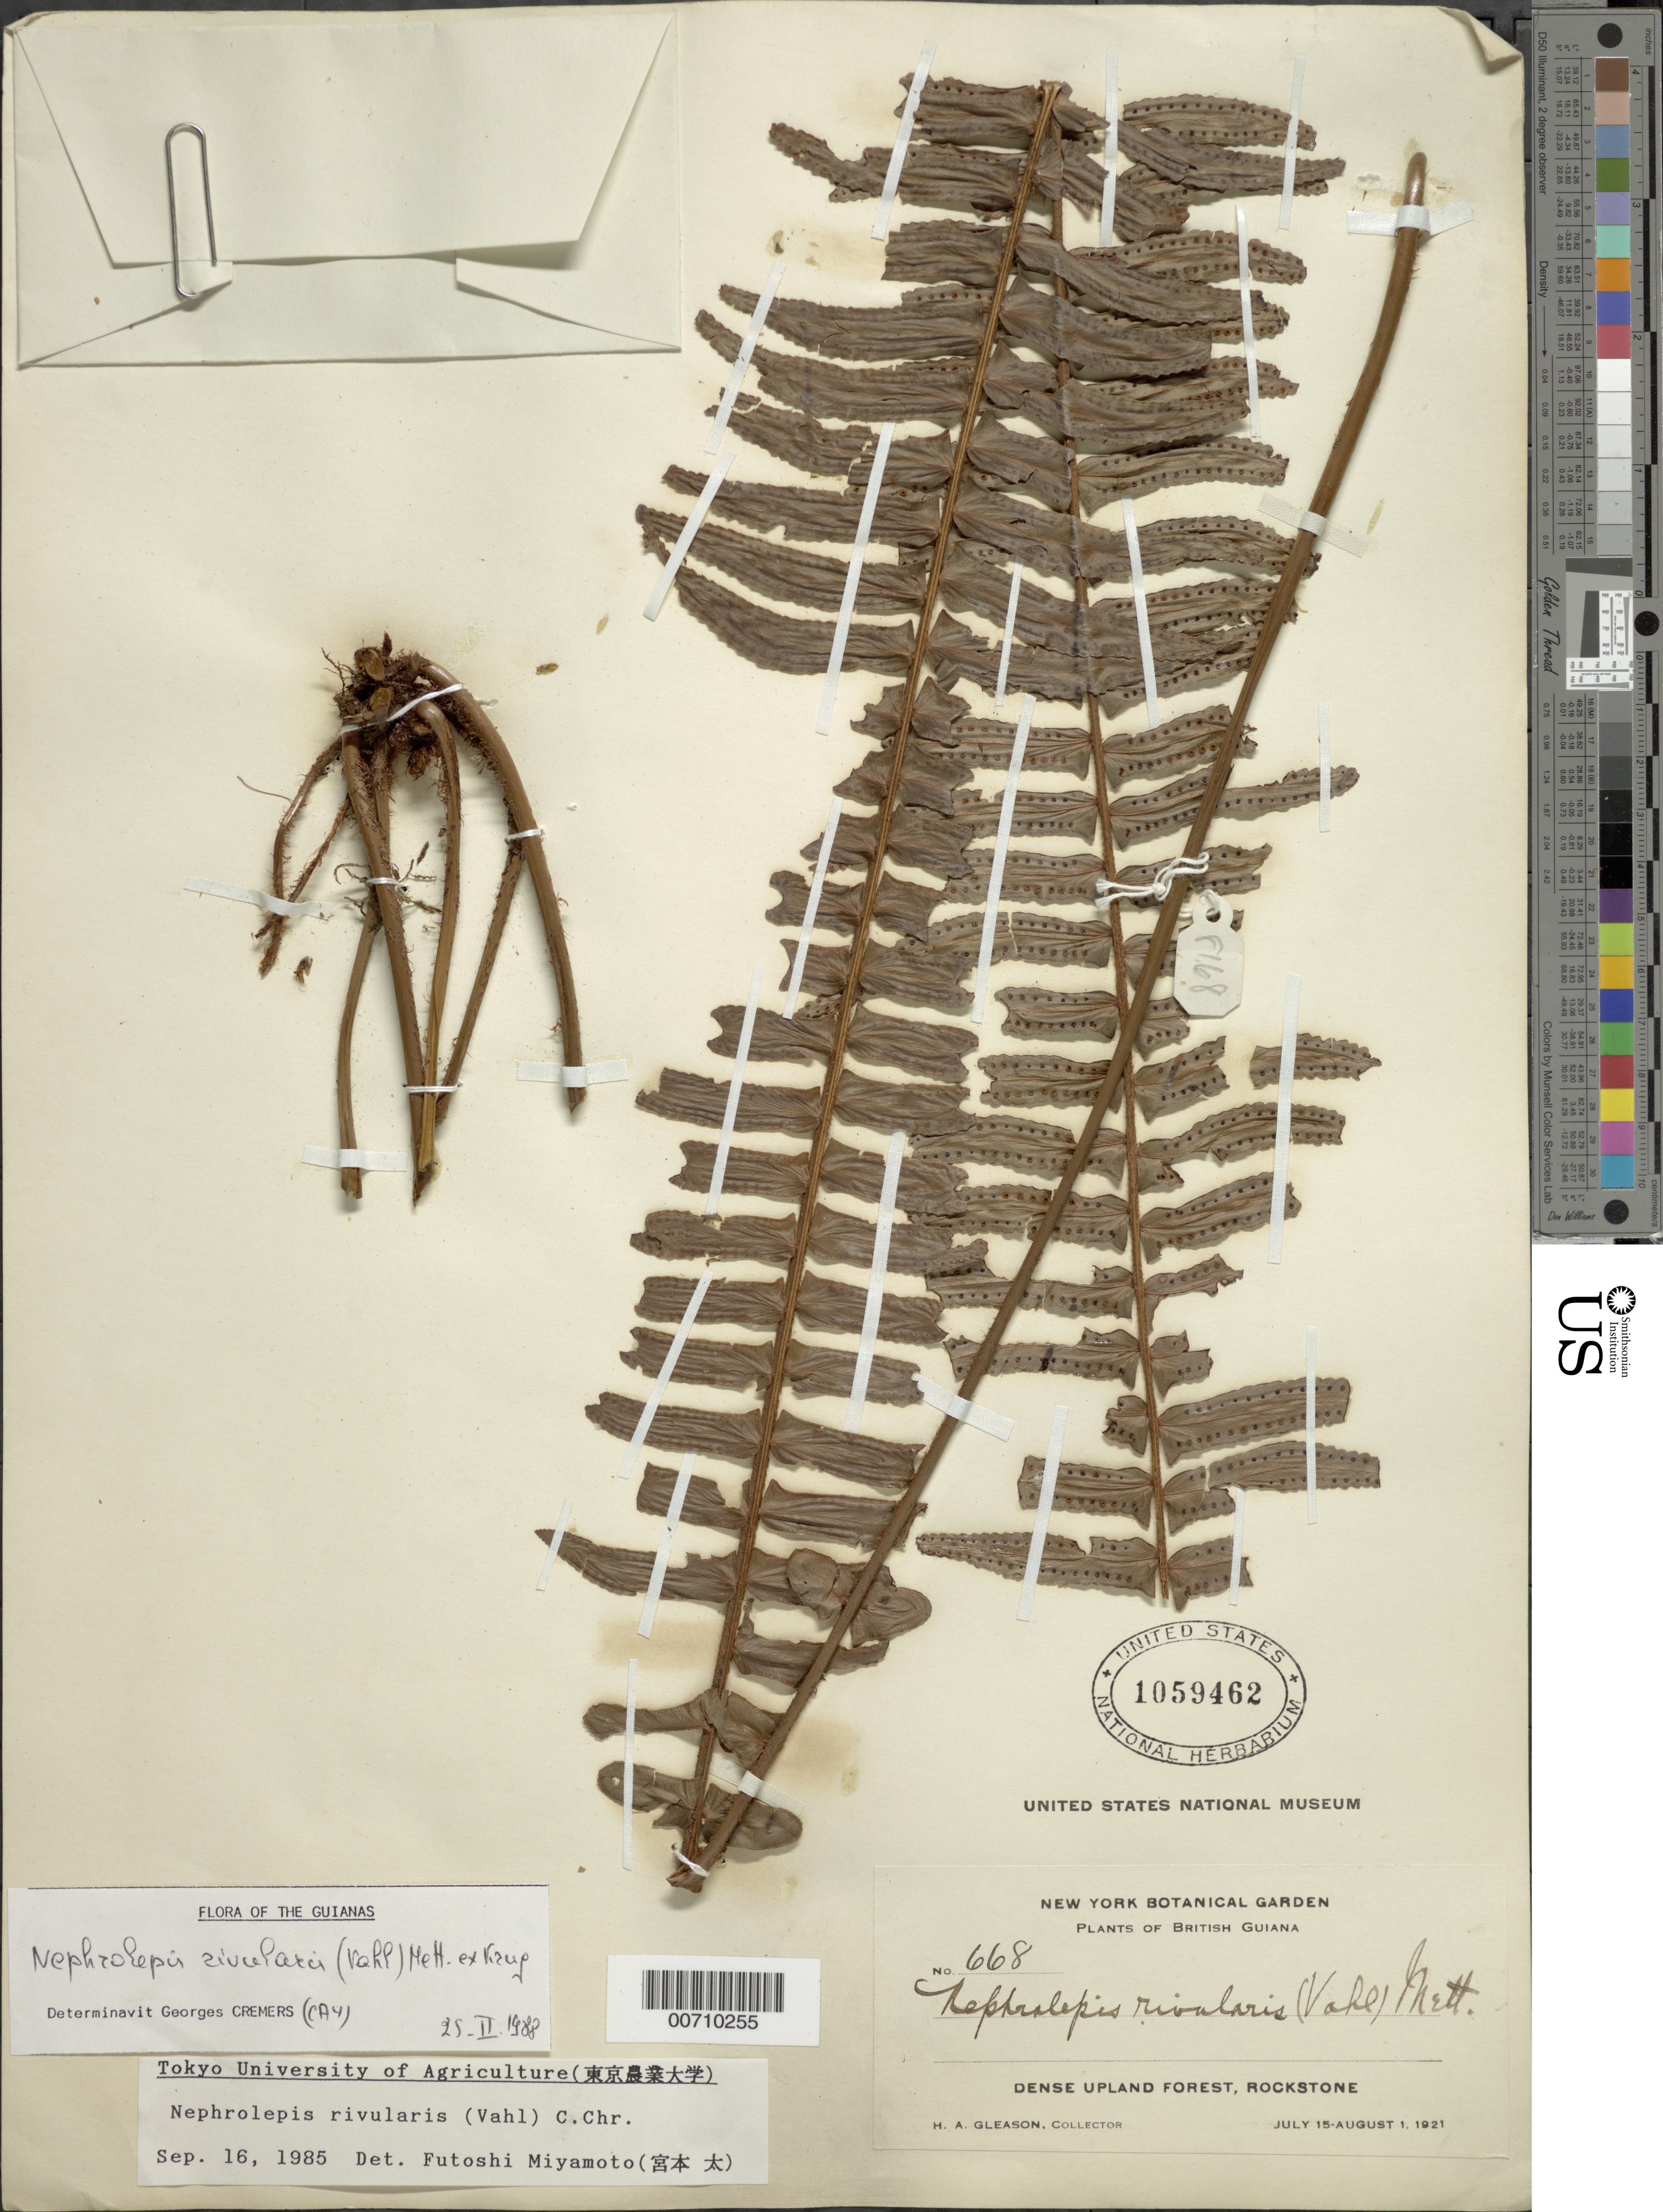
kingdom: Plantae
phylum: Tracheophyta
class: Polypodiopsida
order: Polypodiales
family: Nephrolepidaceae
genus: Nephrolepis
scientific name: Nephrolepis rivularis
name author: (Vahl) Mett. ex Krug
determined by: Cremers, Georges A.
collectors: H. A. Gleason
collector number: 668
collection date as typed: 15-Jul-21 to 1-Aug-21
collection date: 1921-07-15/1921-08-01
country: Guyana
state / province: U. Demerara-Berbice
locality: Rockstone, in and about the village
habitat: Dense upland forest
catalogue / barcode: US 1059462